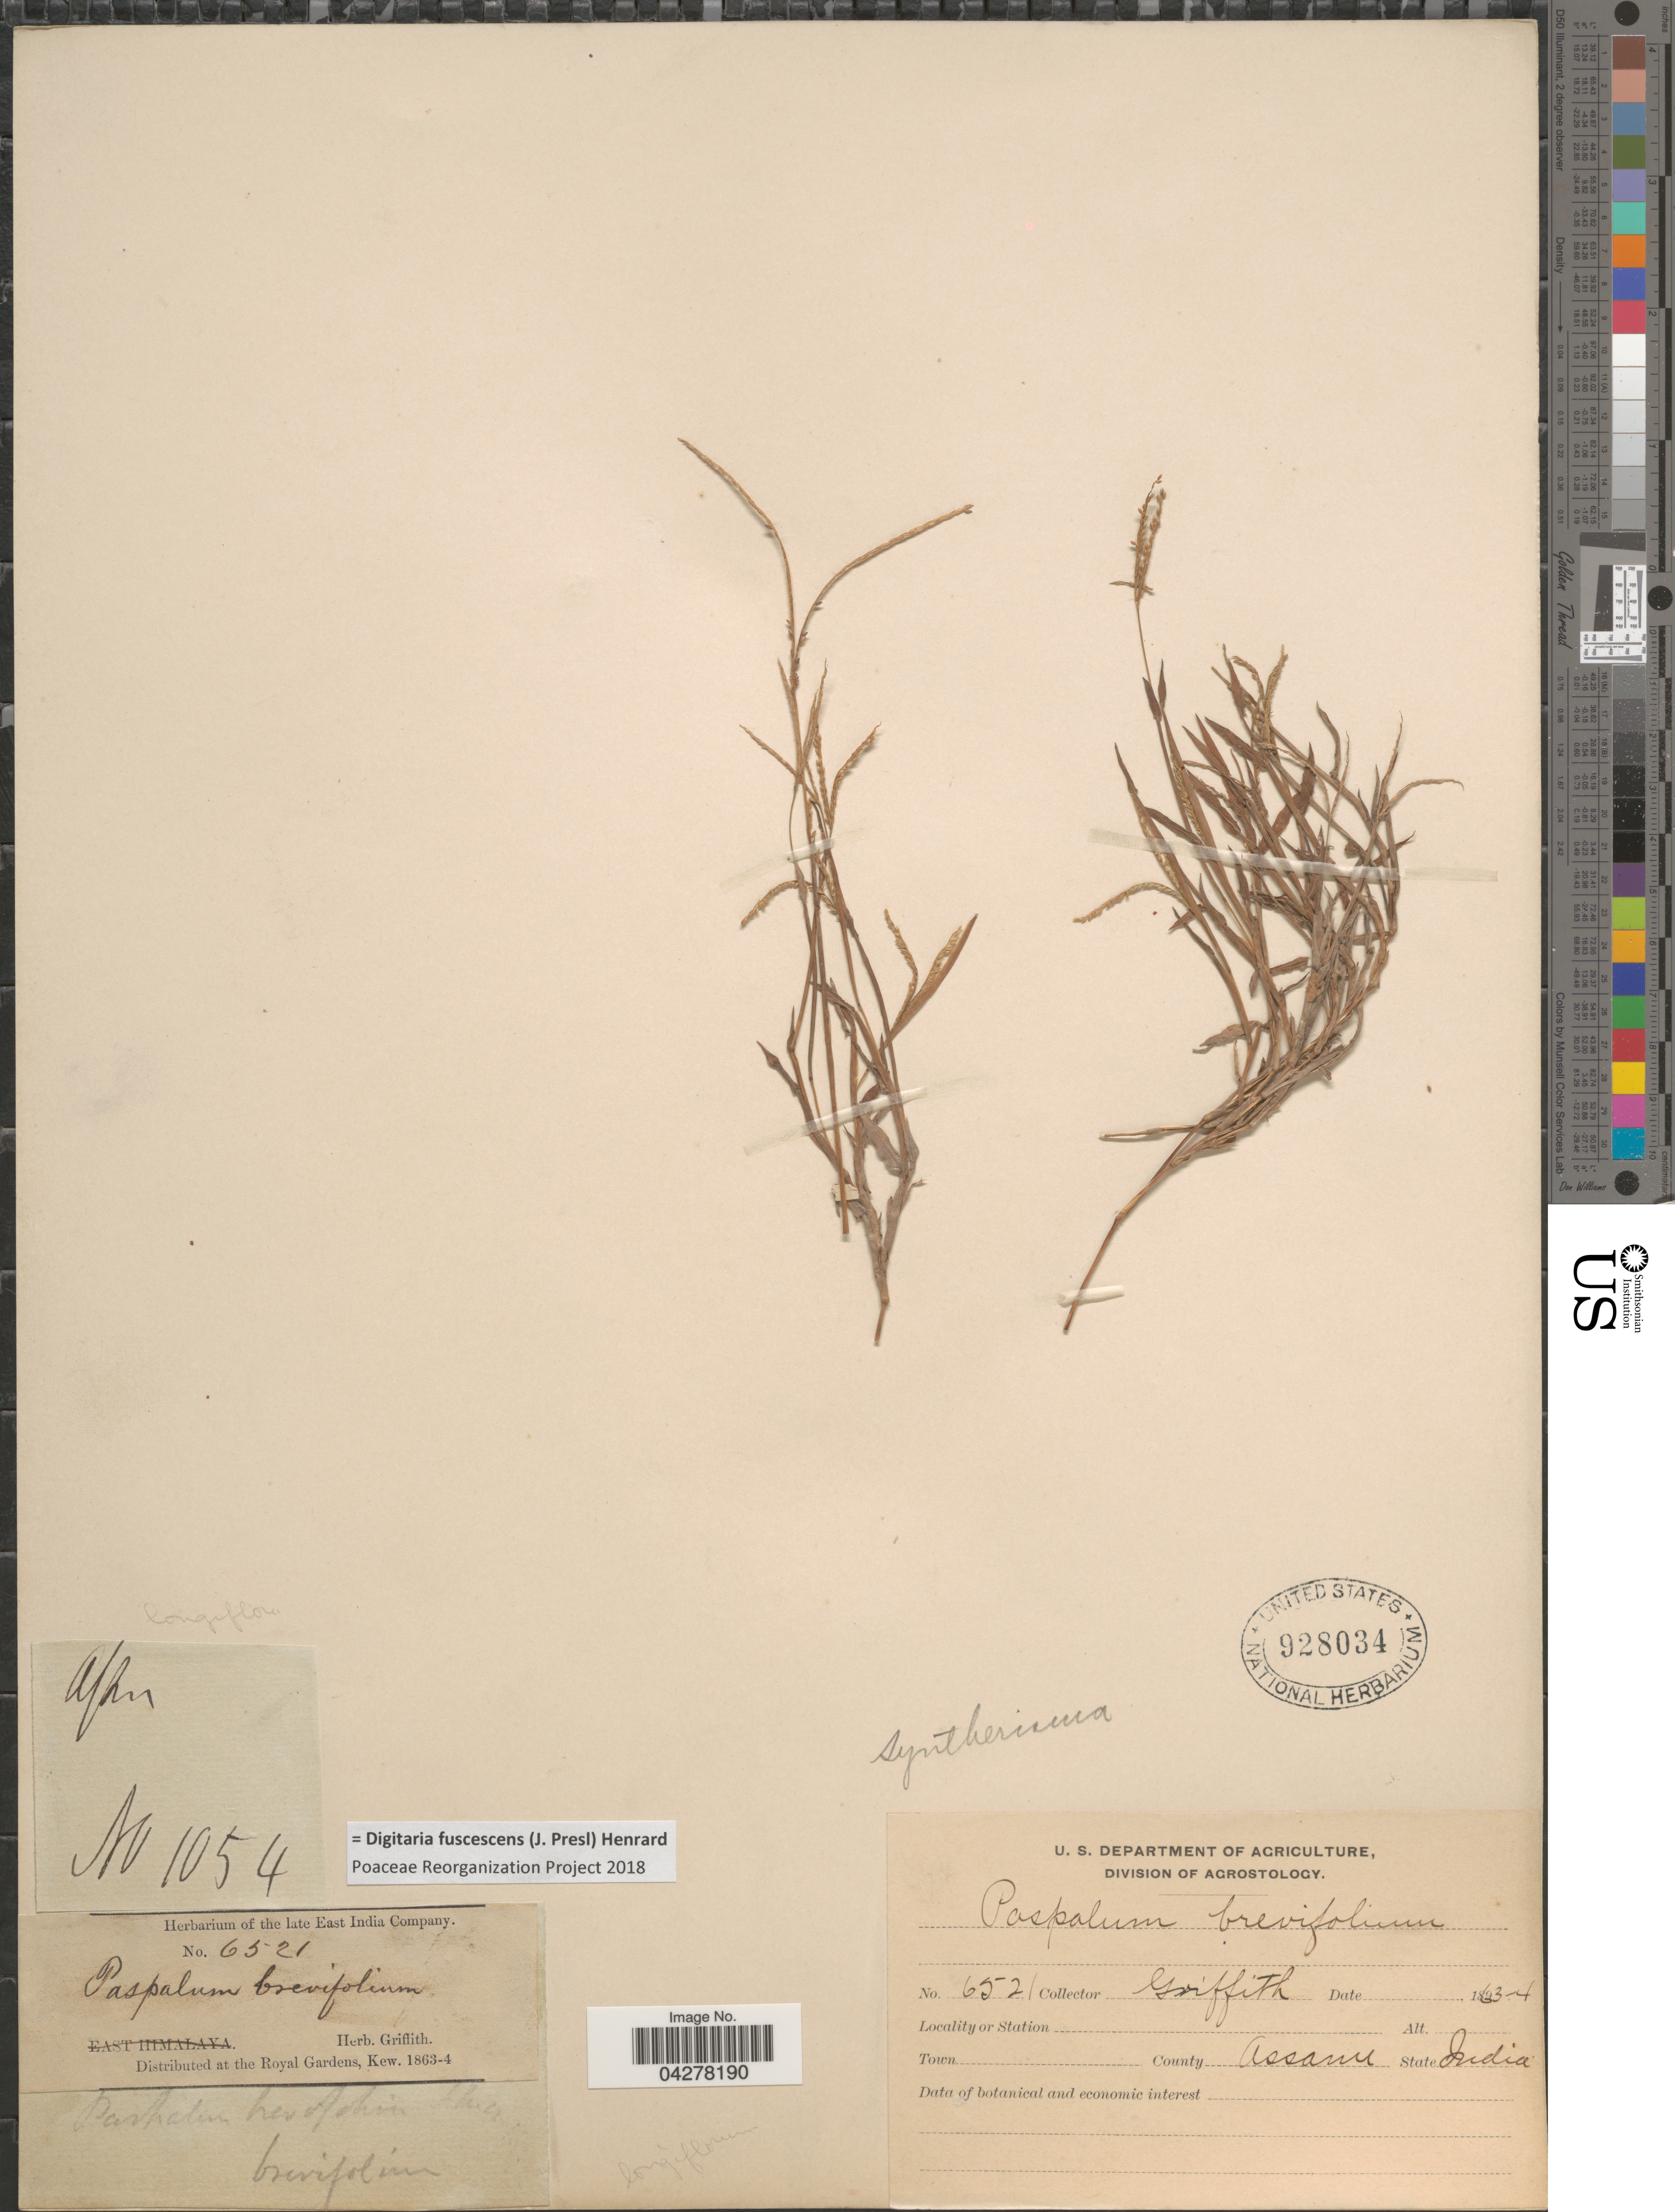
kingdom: Plantae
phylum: Tracheophyta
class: Liliopsida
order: Poales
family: Poaceae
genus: Digitaria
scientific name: Digitaria fuscescens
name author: (J. Presl) Henr.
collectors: -. Griffith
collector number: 6521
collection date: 1863/1864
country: India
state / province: Assam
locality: County Assam.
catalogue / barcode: US 928034